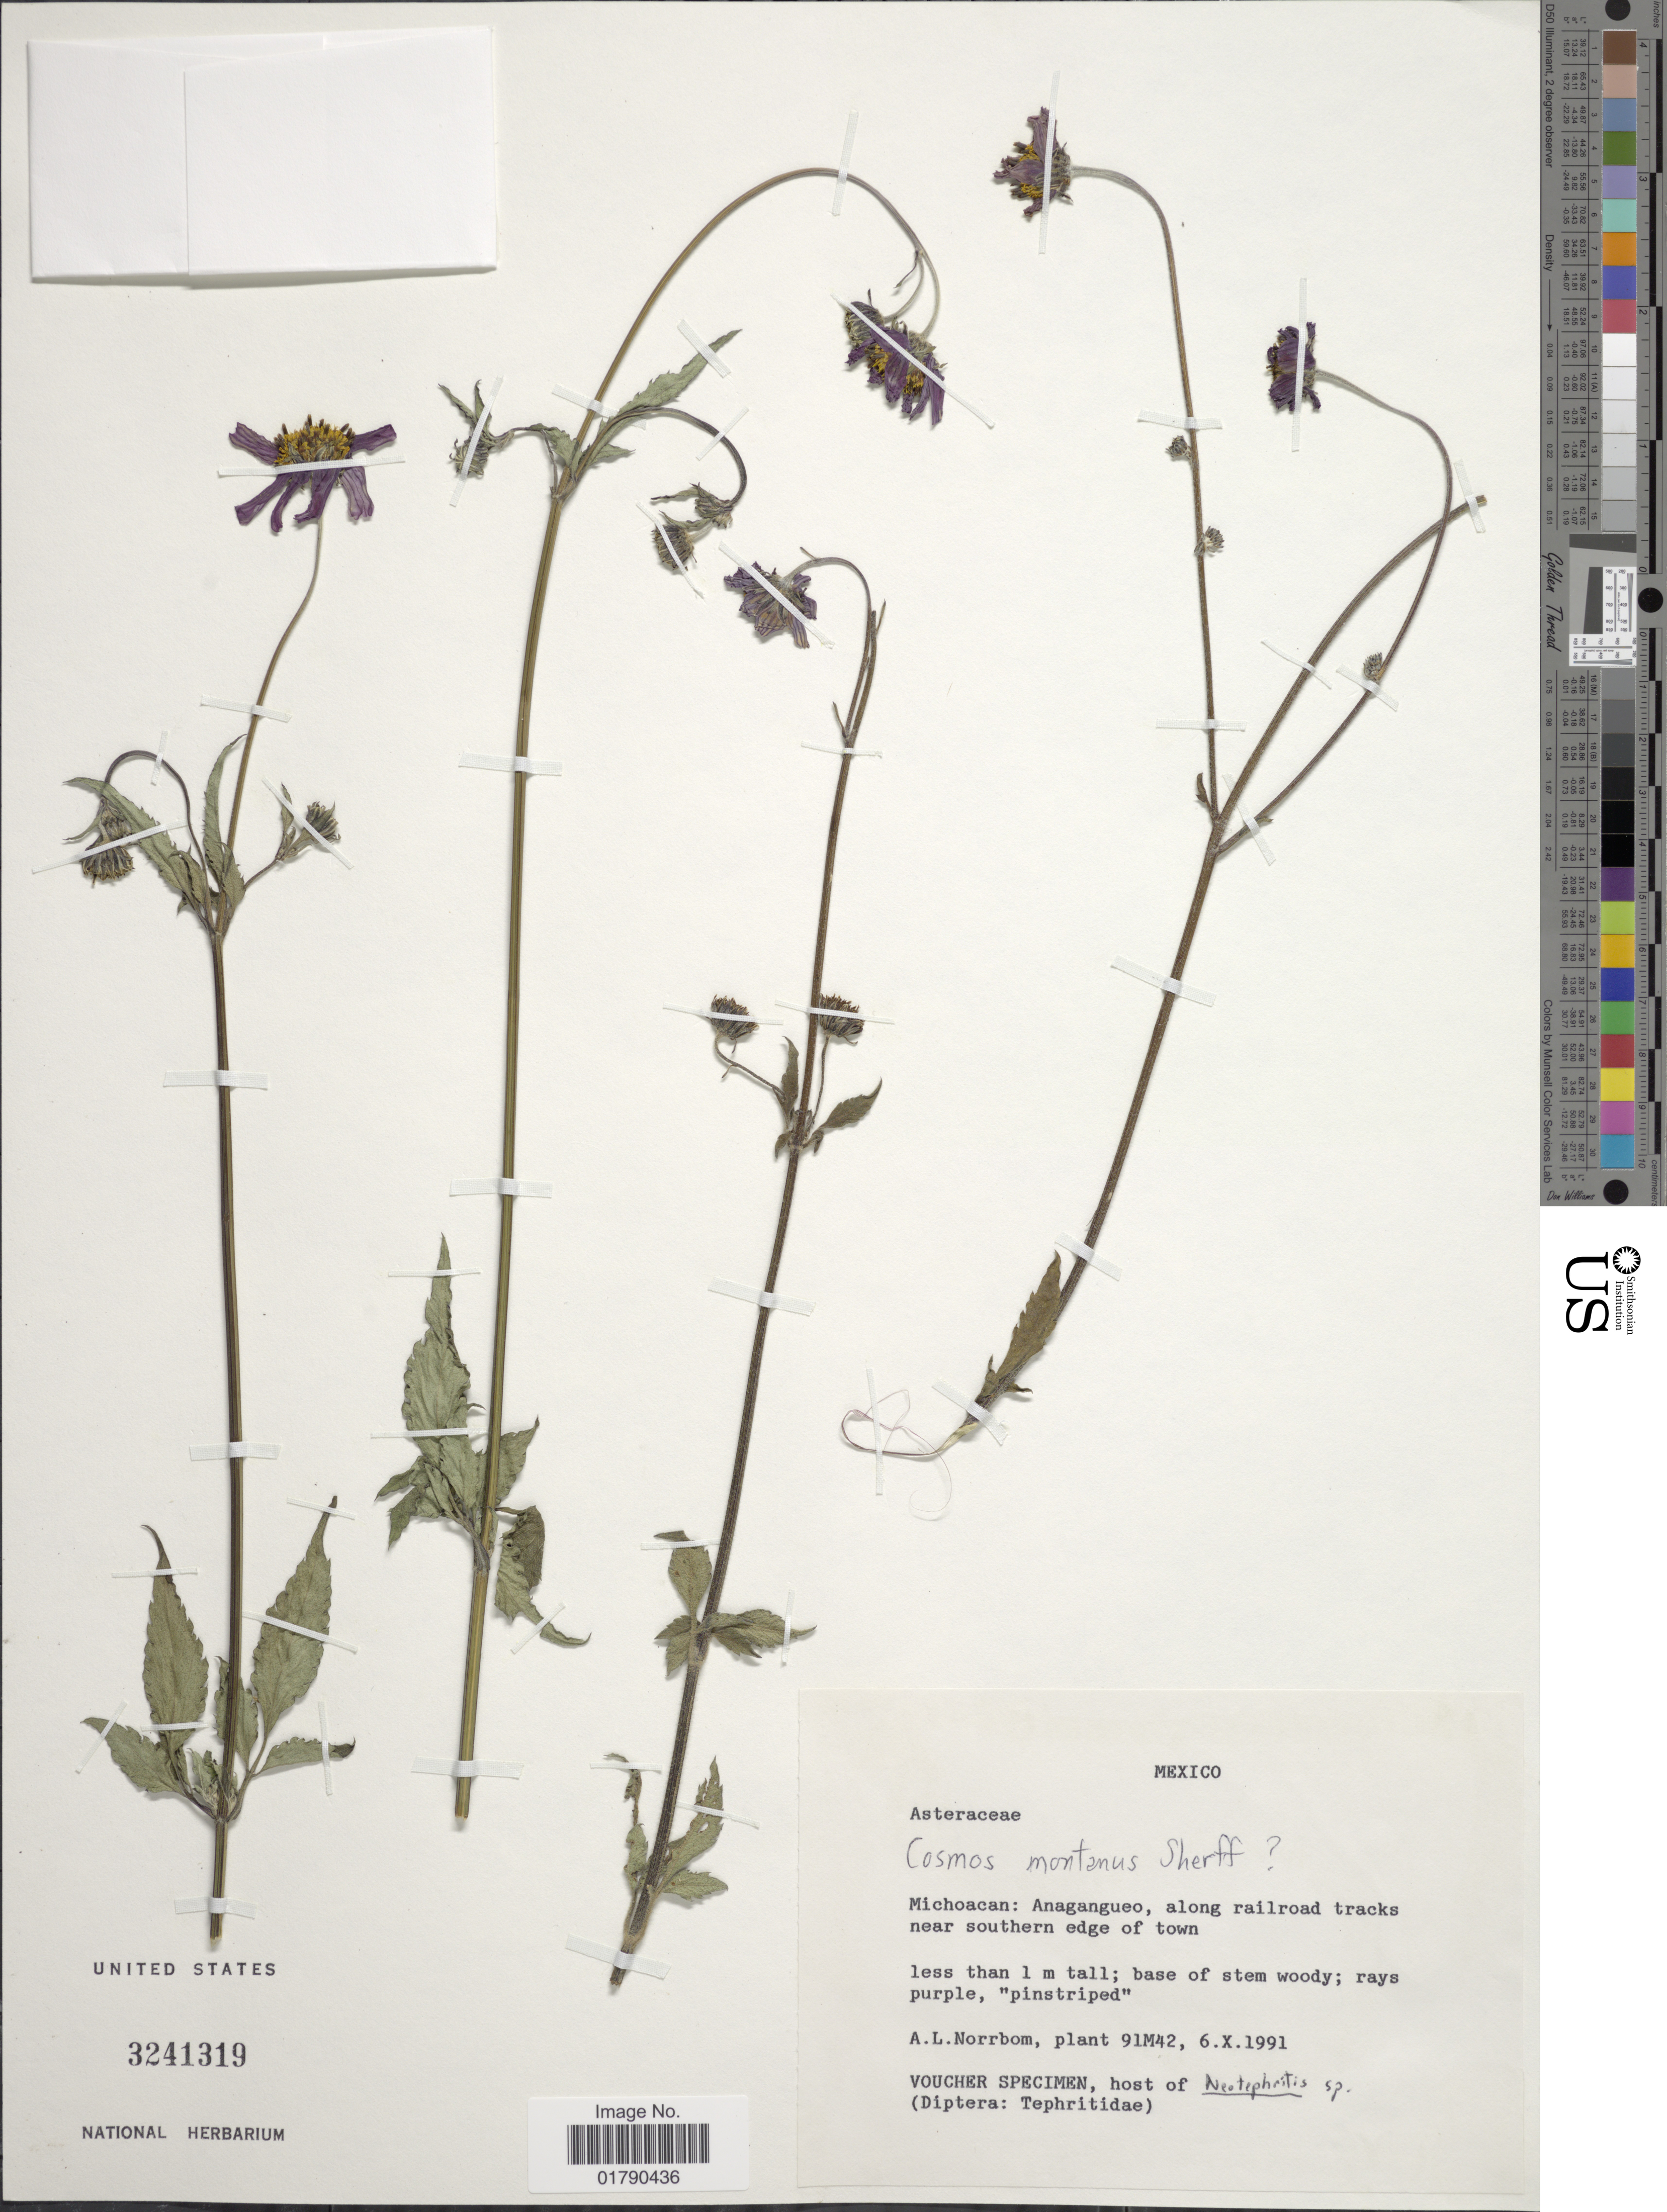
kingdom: Plantae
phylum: Tracheophyta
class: Magnoliopsida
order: Asterales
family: Asteraceae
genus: Cosmos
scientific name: Cosmos montanus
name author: Sherff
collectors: A. L. Norrbom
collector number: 91M42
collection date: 1991-10-06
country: Mexico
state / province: Michoacán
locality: Anagangueo, along railroad tracks near southern edge of town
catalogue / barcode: US 3241319